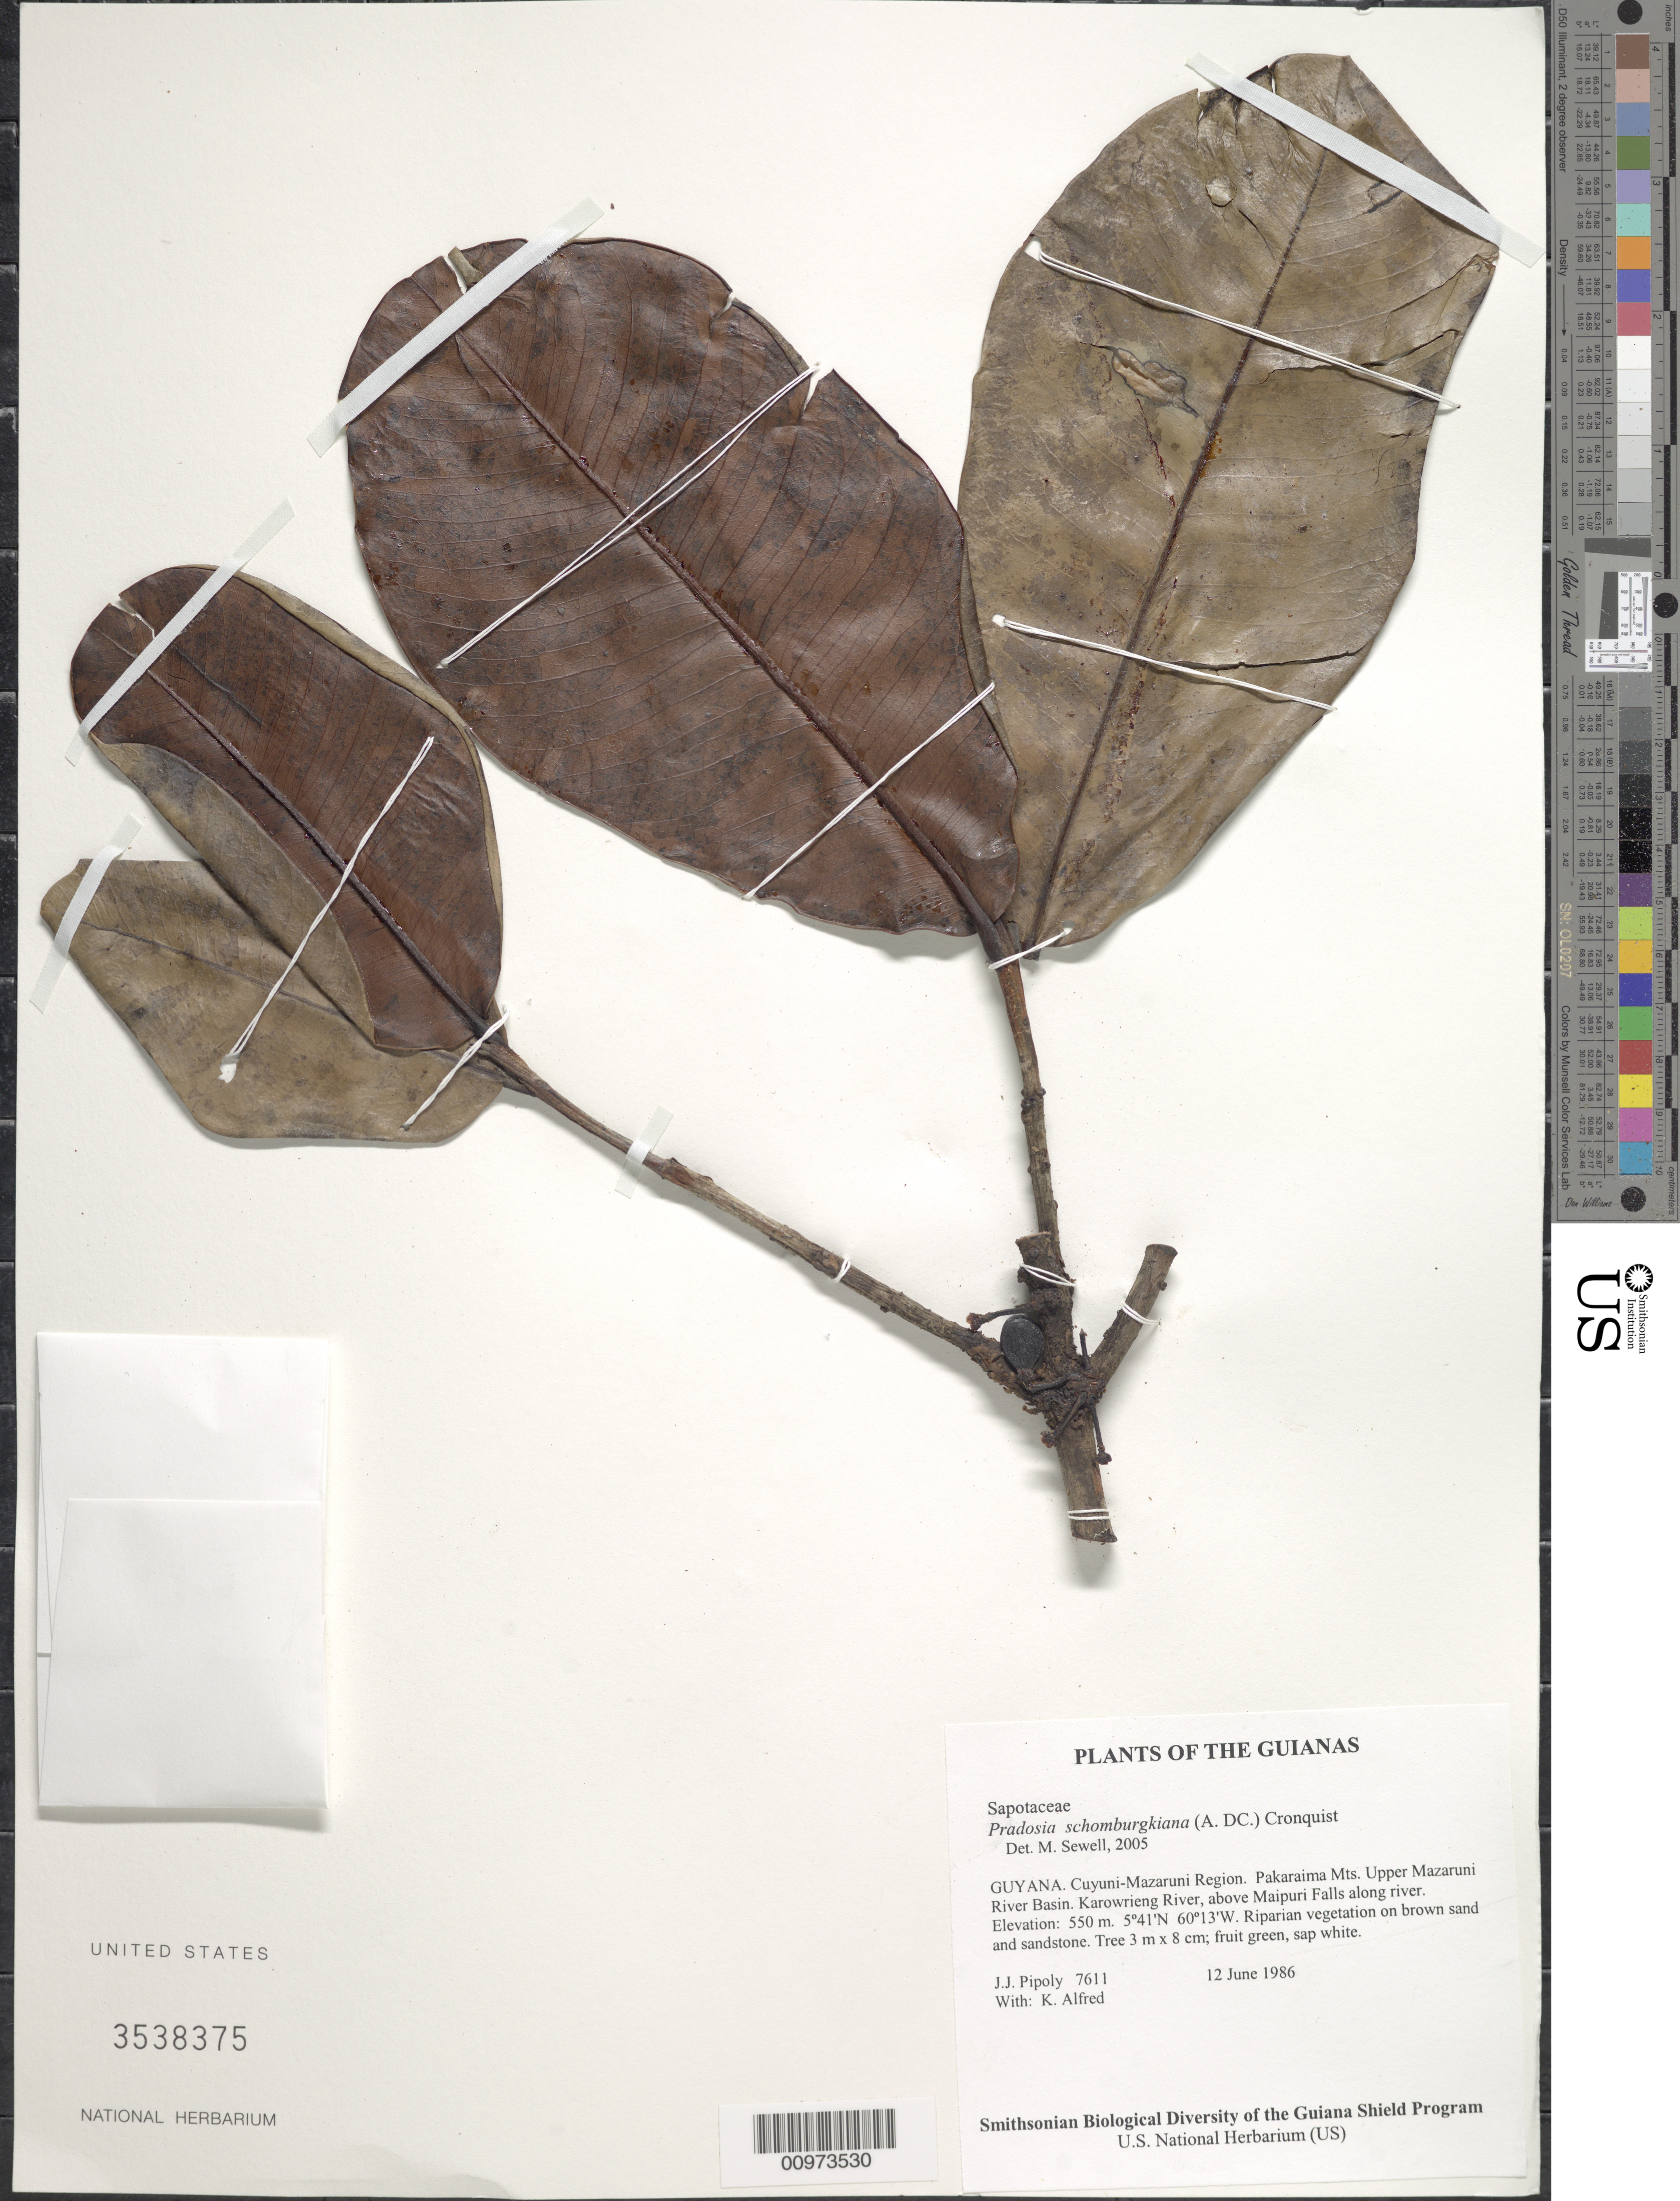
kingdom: Plantae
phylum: Tracheophyta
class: Magnoliopsida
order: Ericales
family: Sapotaceae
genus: Pradosia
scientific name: Pradosia schomburgkiana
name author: (A. DC.) Cronq.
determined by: Sewell, M.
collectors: J. J. Pipoly & K. Alfred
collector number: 7611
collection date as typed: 12 June 1986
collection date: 1986-06-12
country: Guyana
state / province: Cuyuni-Mazaruni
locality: Pakaraima Mts. Upper Mazaruni River Basin. Karowrieng River, above Maipuri Falls along river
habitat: Riparian vegetation on brown sand and sandstone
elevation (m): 550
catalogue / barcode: US 3538375